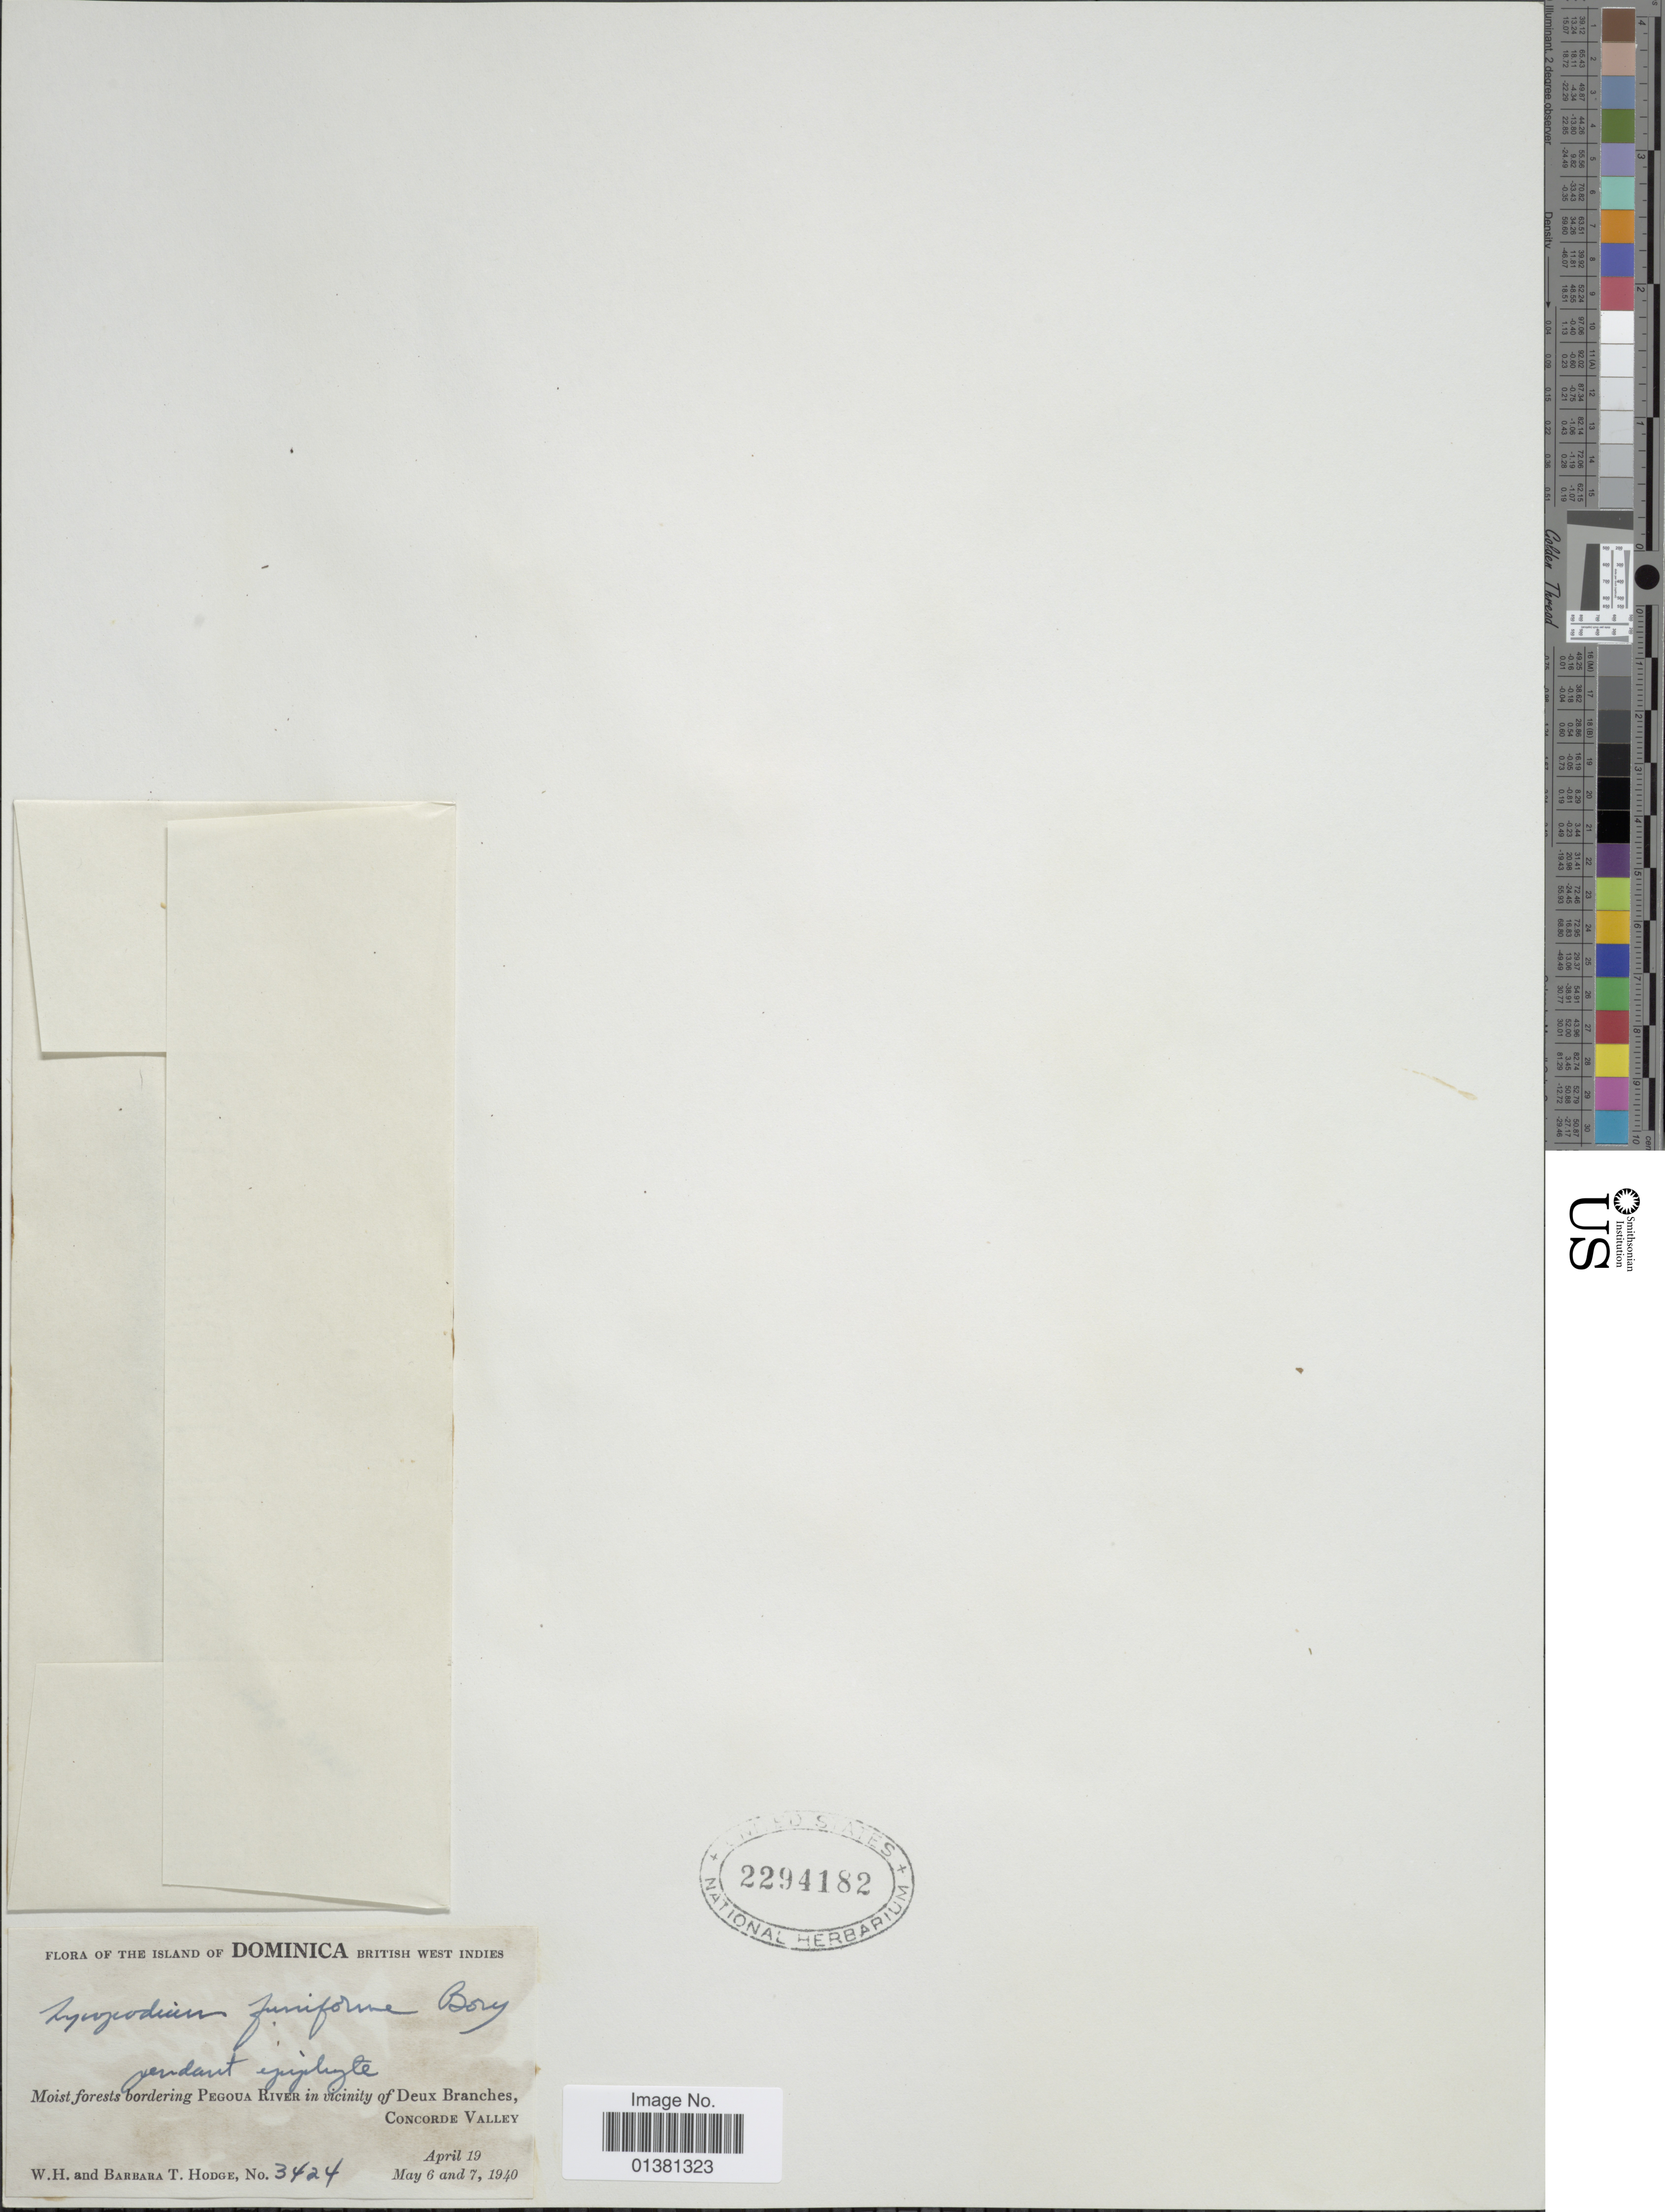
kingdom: Plantae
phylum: Tracheophyta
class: Lycopodiopsida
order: Lycopodiales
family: Lycopodiaceae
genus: Phlegmariurus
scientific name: Phlegmariurus funiformis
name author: (Cham. & Spring) B. Øllg.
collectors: W. Hodge & B. Hodge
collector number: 3424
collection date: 1940-04-19/1940-05-07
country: Dominica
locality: Moist forest bordering Pegoua River in vicinity of Deux Branches, Concorde Valley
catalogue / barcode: US 2294182